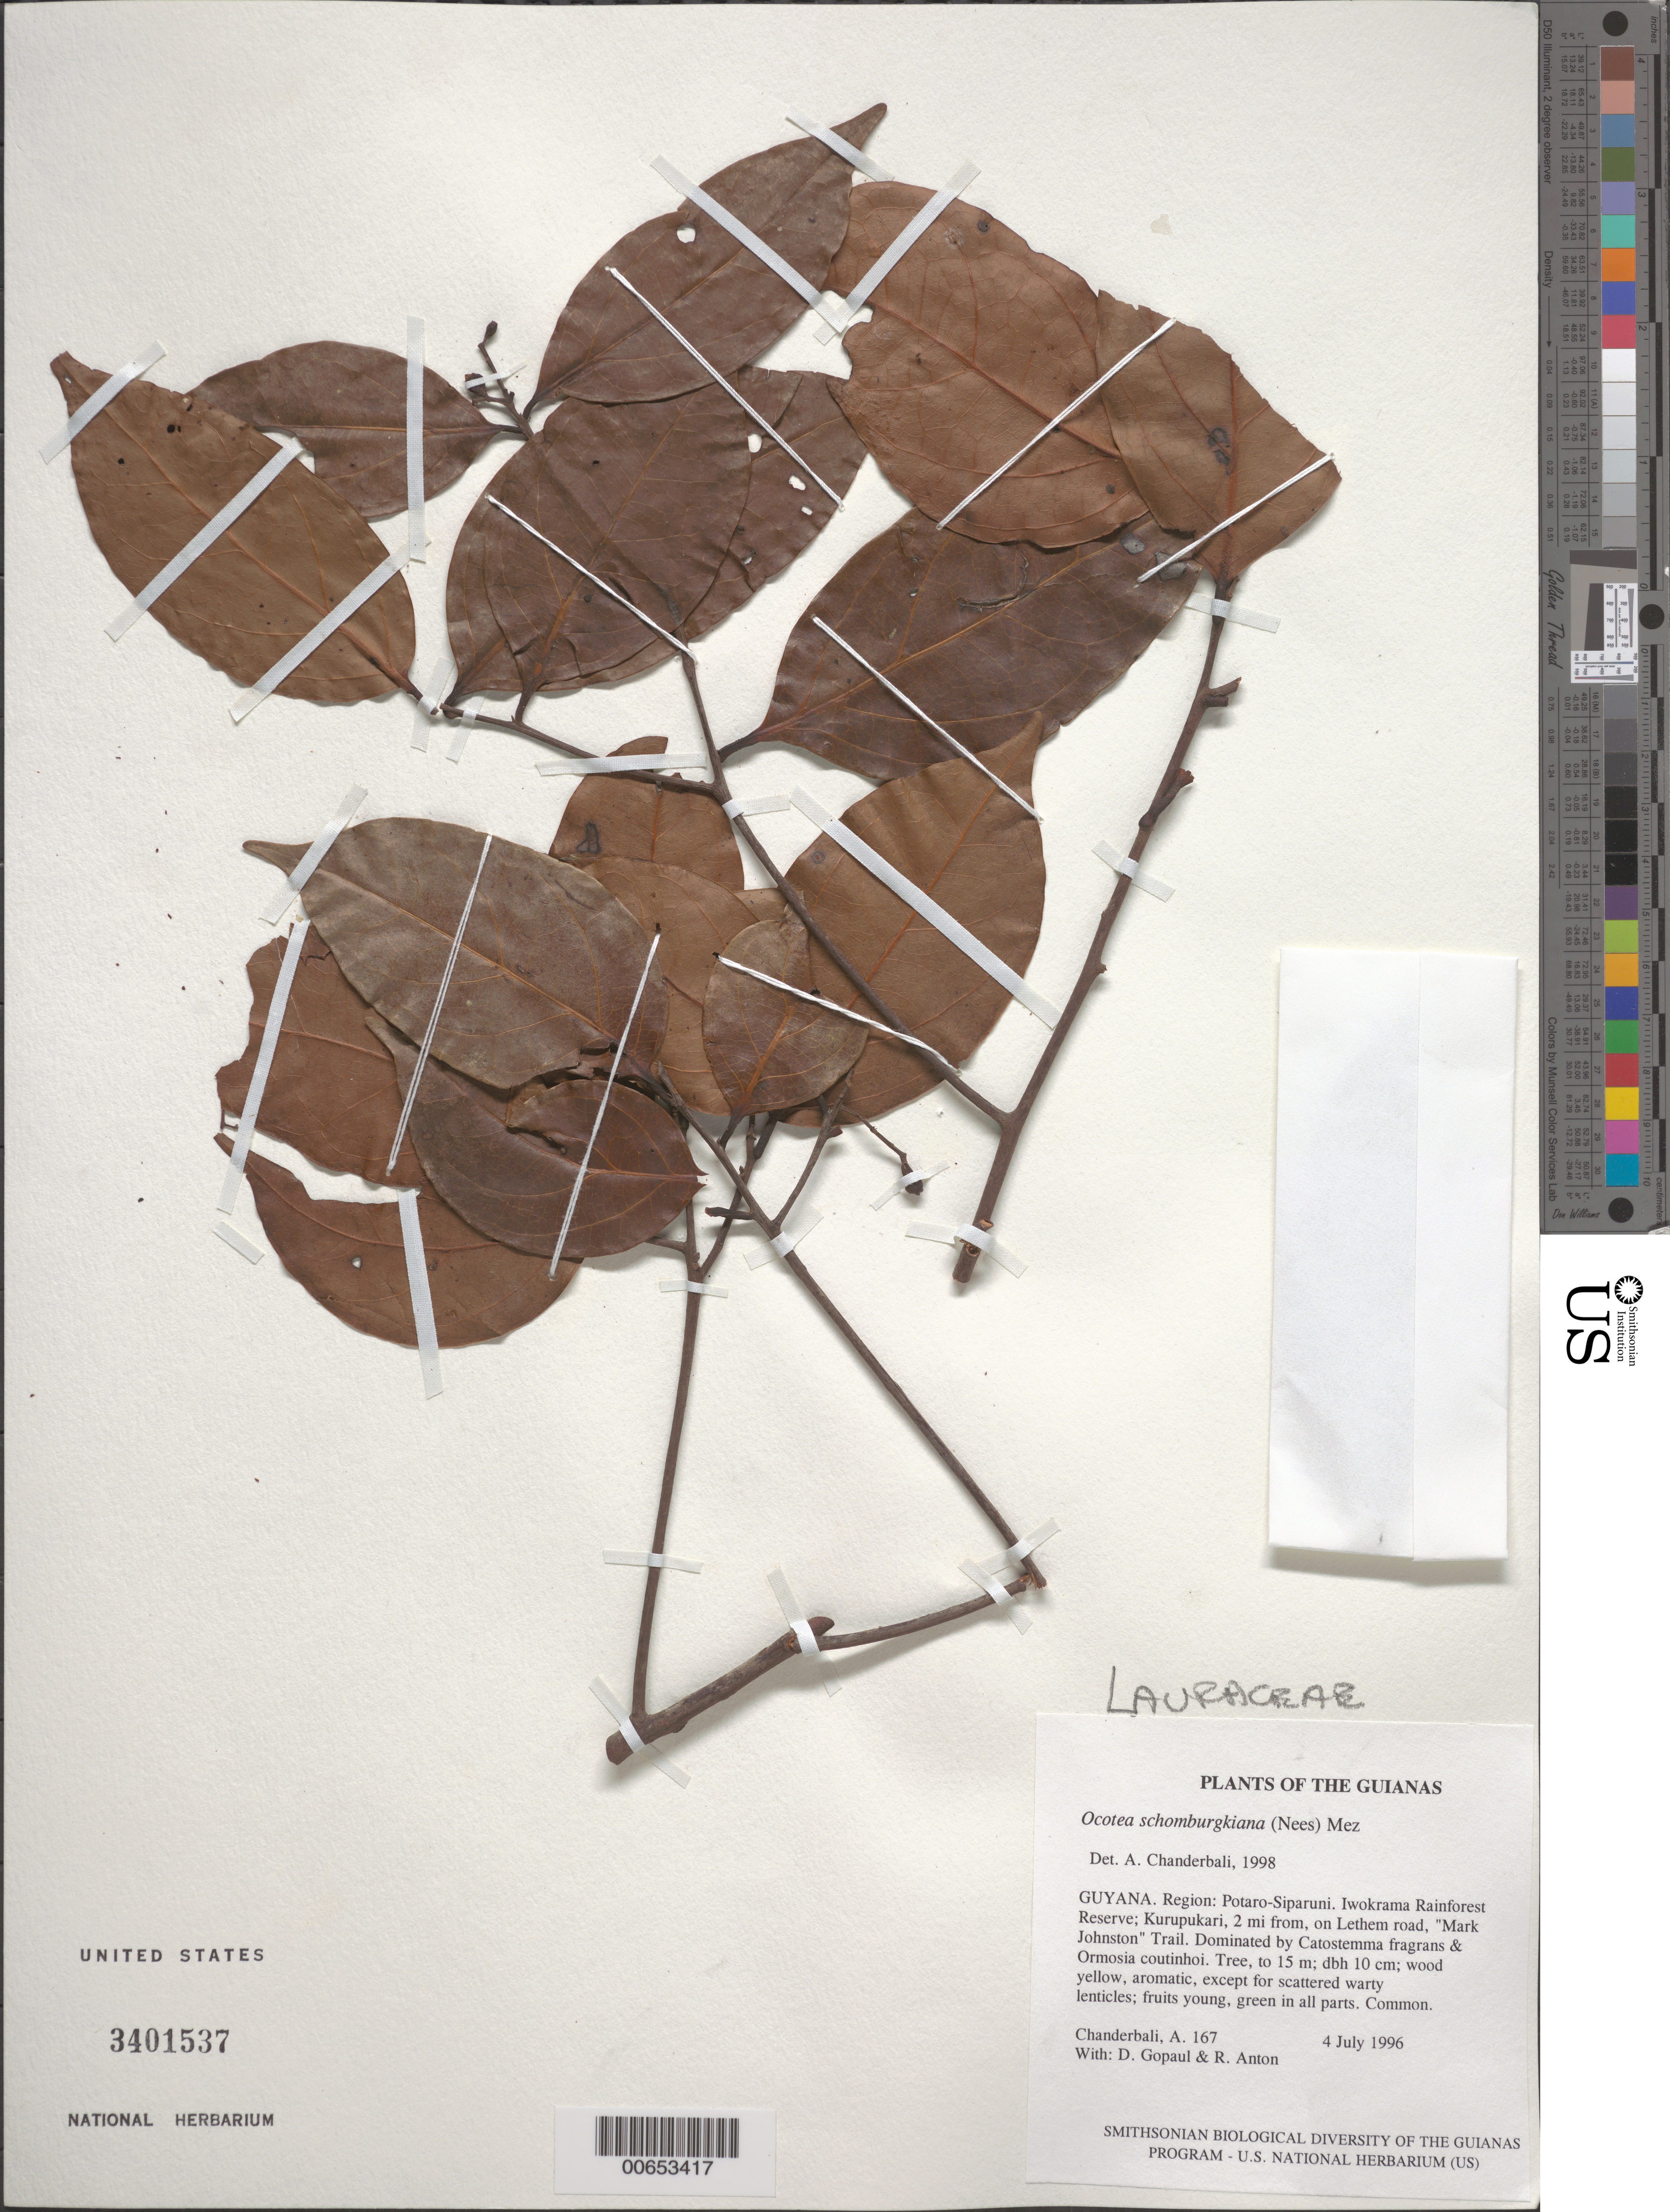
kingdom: Plantae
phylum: Tracheophyta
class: Magnoliopsida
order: Laurales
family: Lauraceae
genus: Ocotea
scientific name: Ocotea schomburgkiana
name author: (Nees) Mez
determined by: Chanderbali, Andre Shashi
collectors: A. S. Chanderbali, D. Gopaul & R. Anton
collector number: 167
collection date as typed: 4 July 1996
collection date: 1996-07-04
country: Guyana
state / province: Potaro-Siparuni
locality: Iwokrama Rainforest Reserve; Kurupukari, 2 mi from, on Lethem road, "Mark Johnston" Trail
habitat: Dominated by Catostemma fragrans & Ormosia coutinhoi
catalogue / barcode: US 3401537